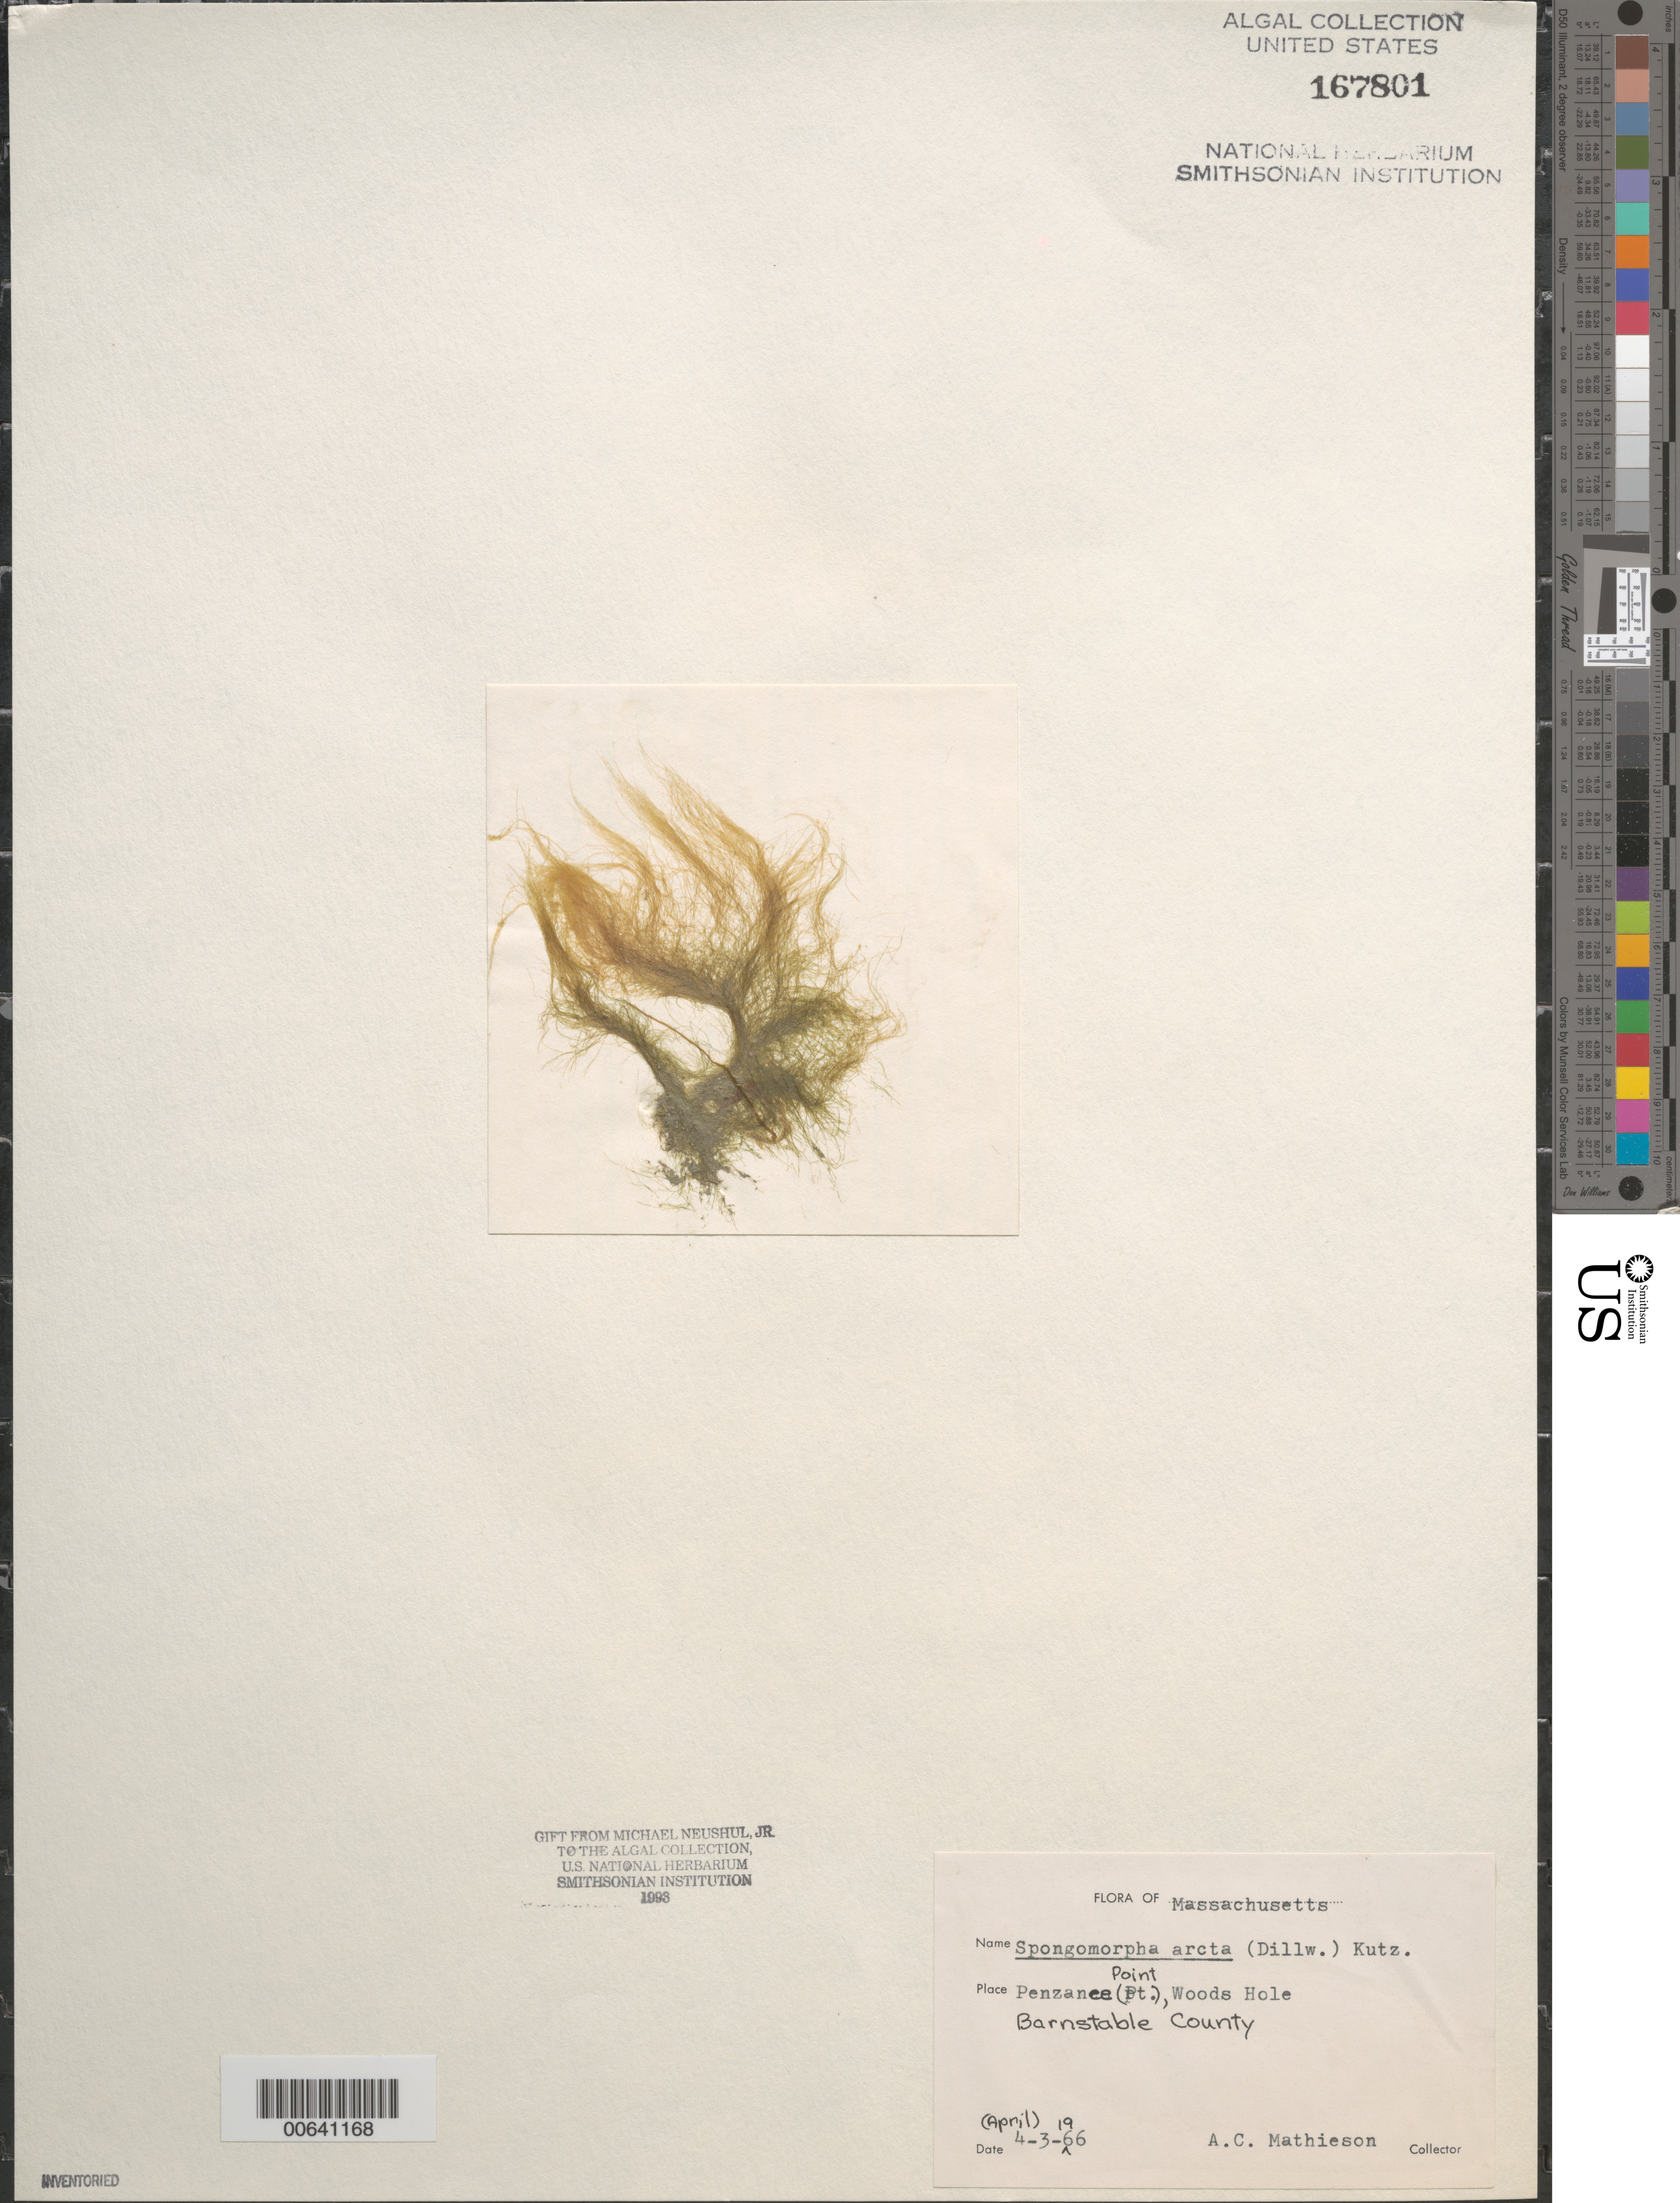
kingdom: Plantae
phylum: Chlorophyta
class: Ulvophyceae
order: Ulotrichales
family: Ulotrichaceae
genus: Acrosiphonia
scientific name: Acrosiphonia arcta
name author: (Dillwyn) Gain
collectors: A. C. Mathieson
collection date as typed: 03 Apr 1966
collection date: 1966-04-03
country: United States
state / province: Massachusetts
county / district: Barnstable County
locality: Woods Hole, Penzance Point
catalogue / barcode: US 167801